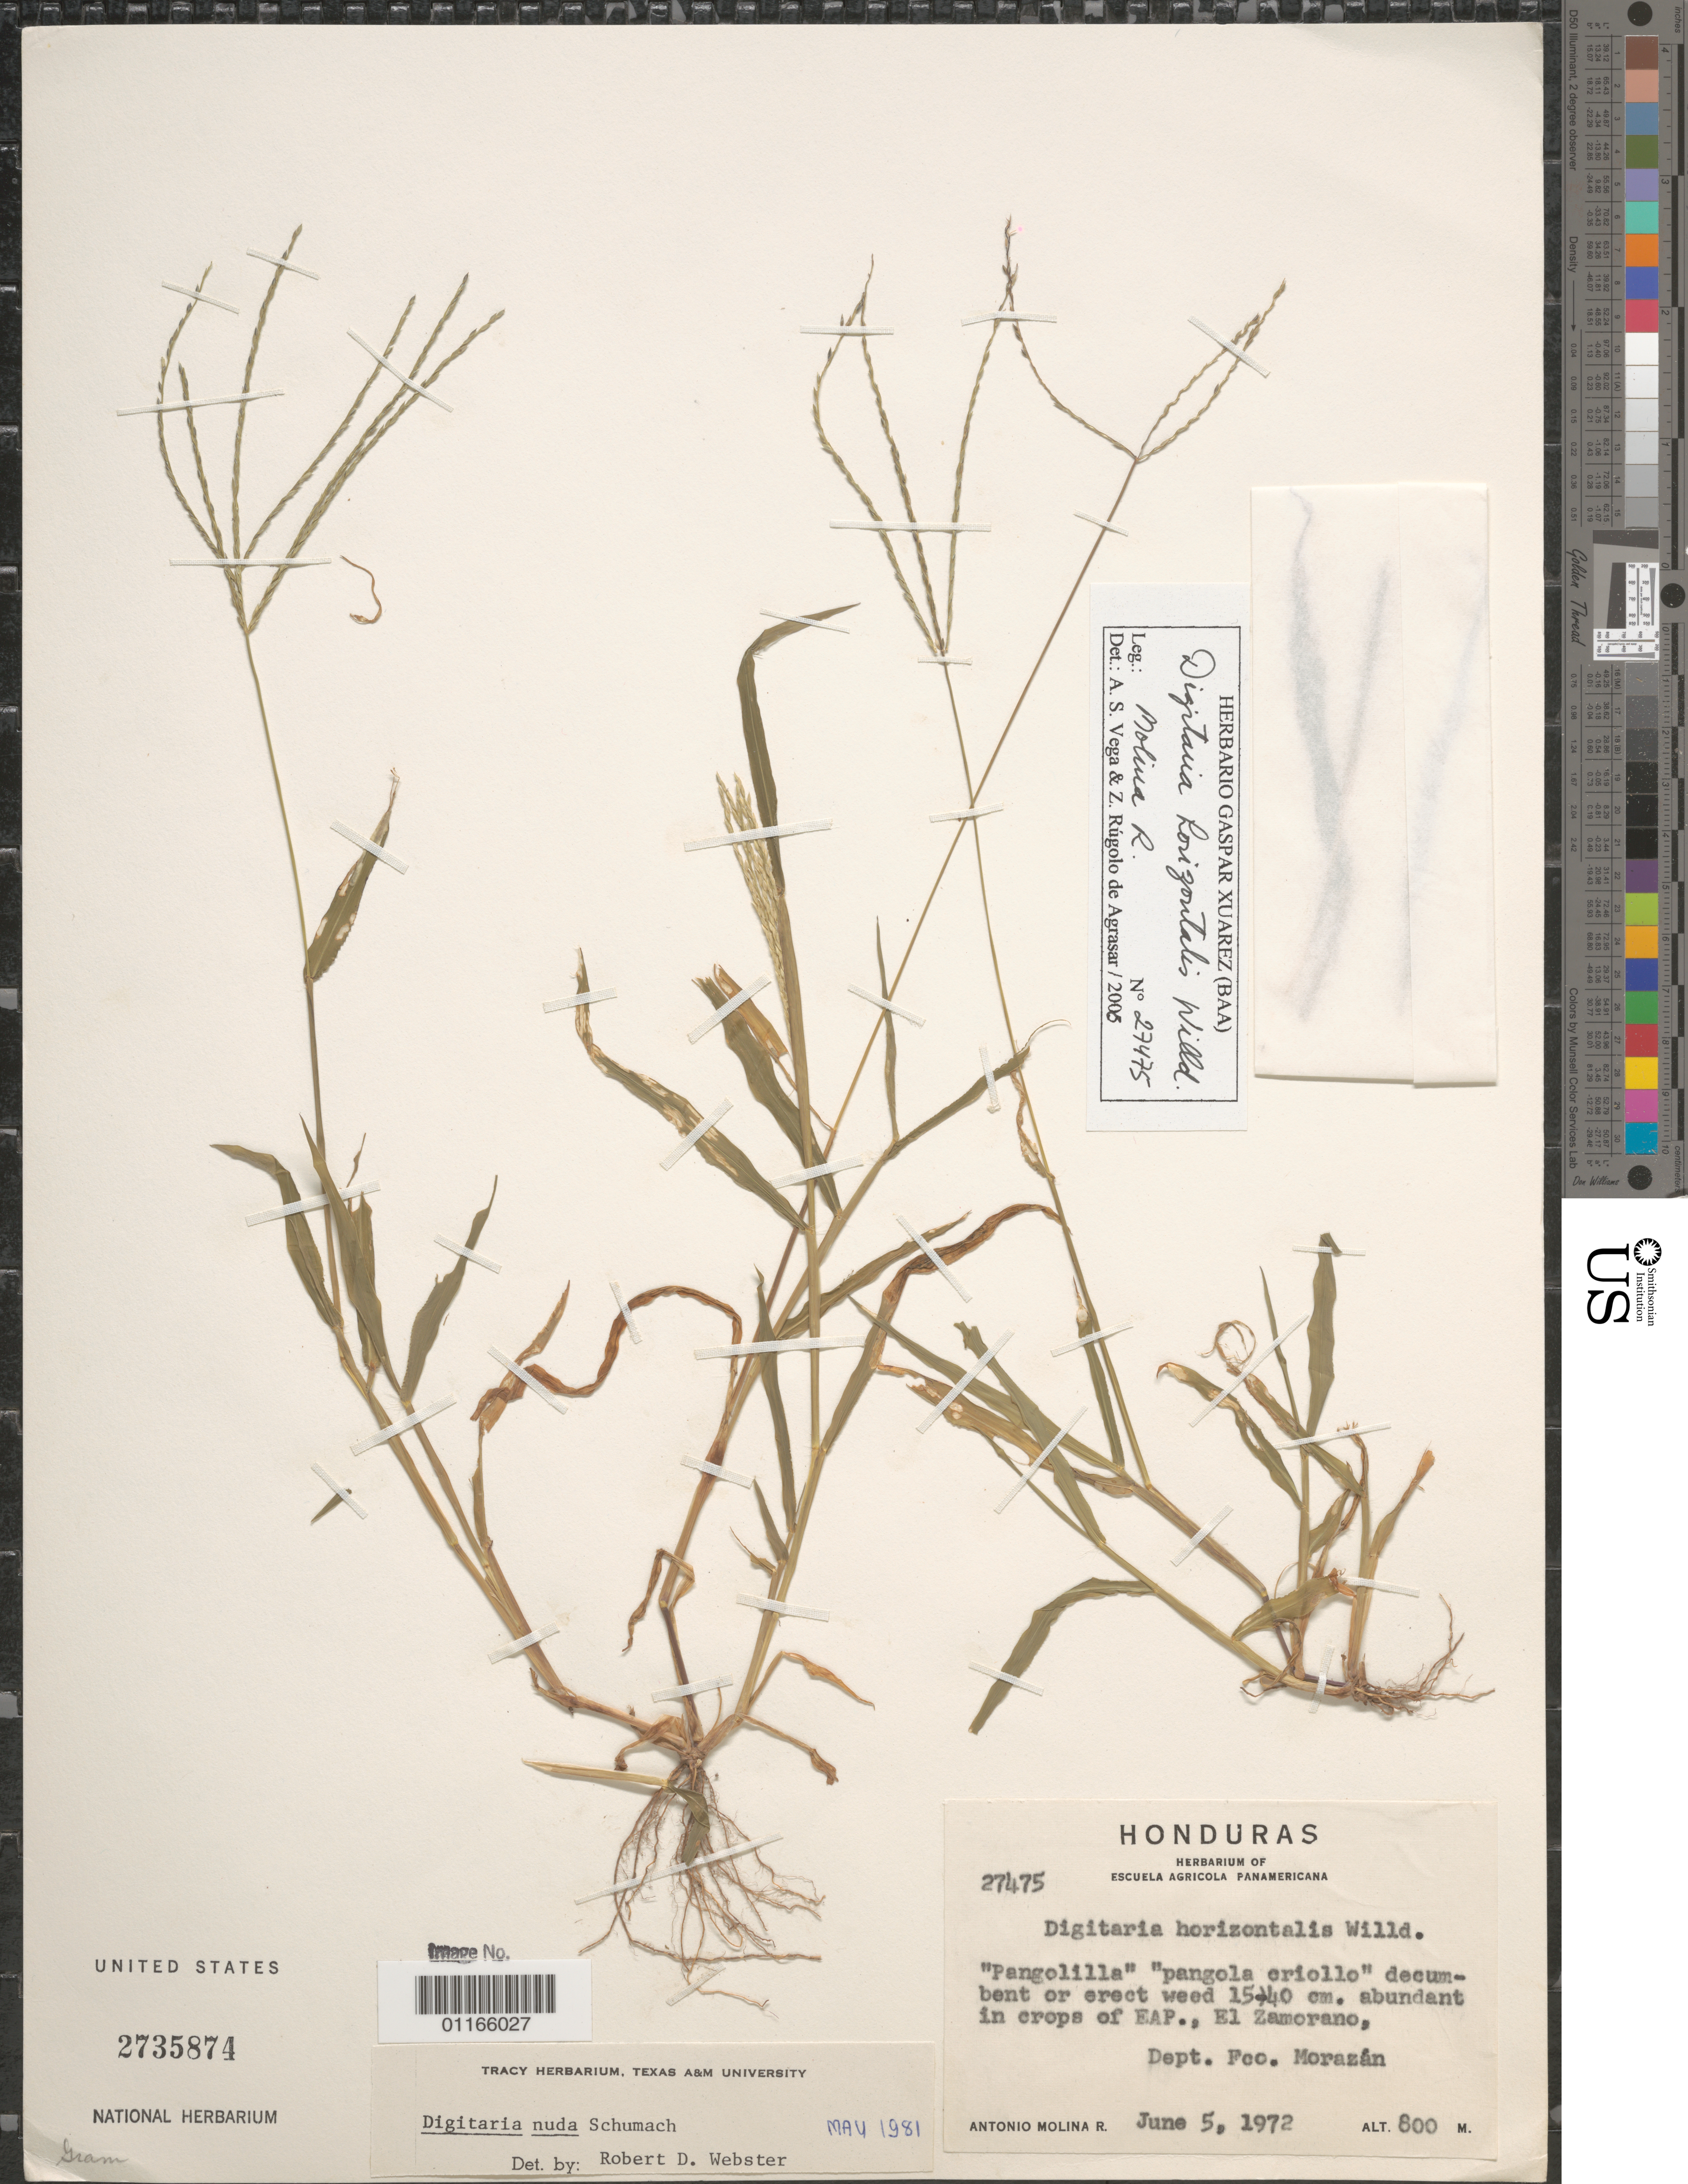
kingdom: Plantae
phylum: Tracheophyta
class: Liliopsida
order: Poales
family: Poaceae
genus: Digitaria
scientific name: Digitaria horizontalis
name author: Willd.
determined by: Vega, A. S.; Rúgolo de Agrasar, Z. E.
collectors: A. Molina R.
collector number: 27475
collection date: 1972-06-05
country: Honduras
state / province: Fco. Morazán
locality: El Zamorano.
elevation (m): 800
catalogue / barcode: US 2735874